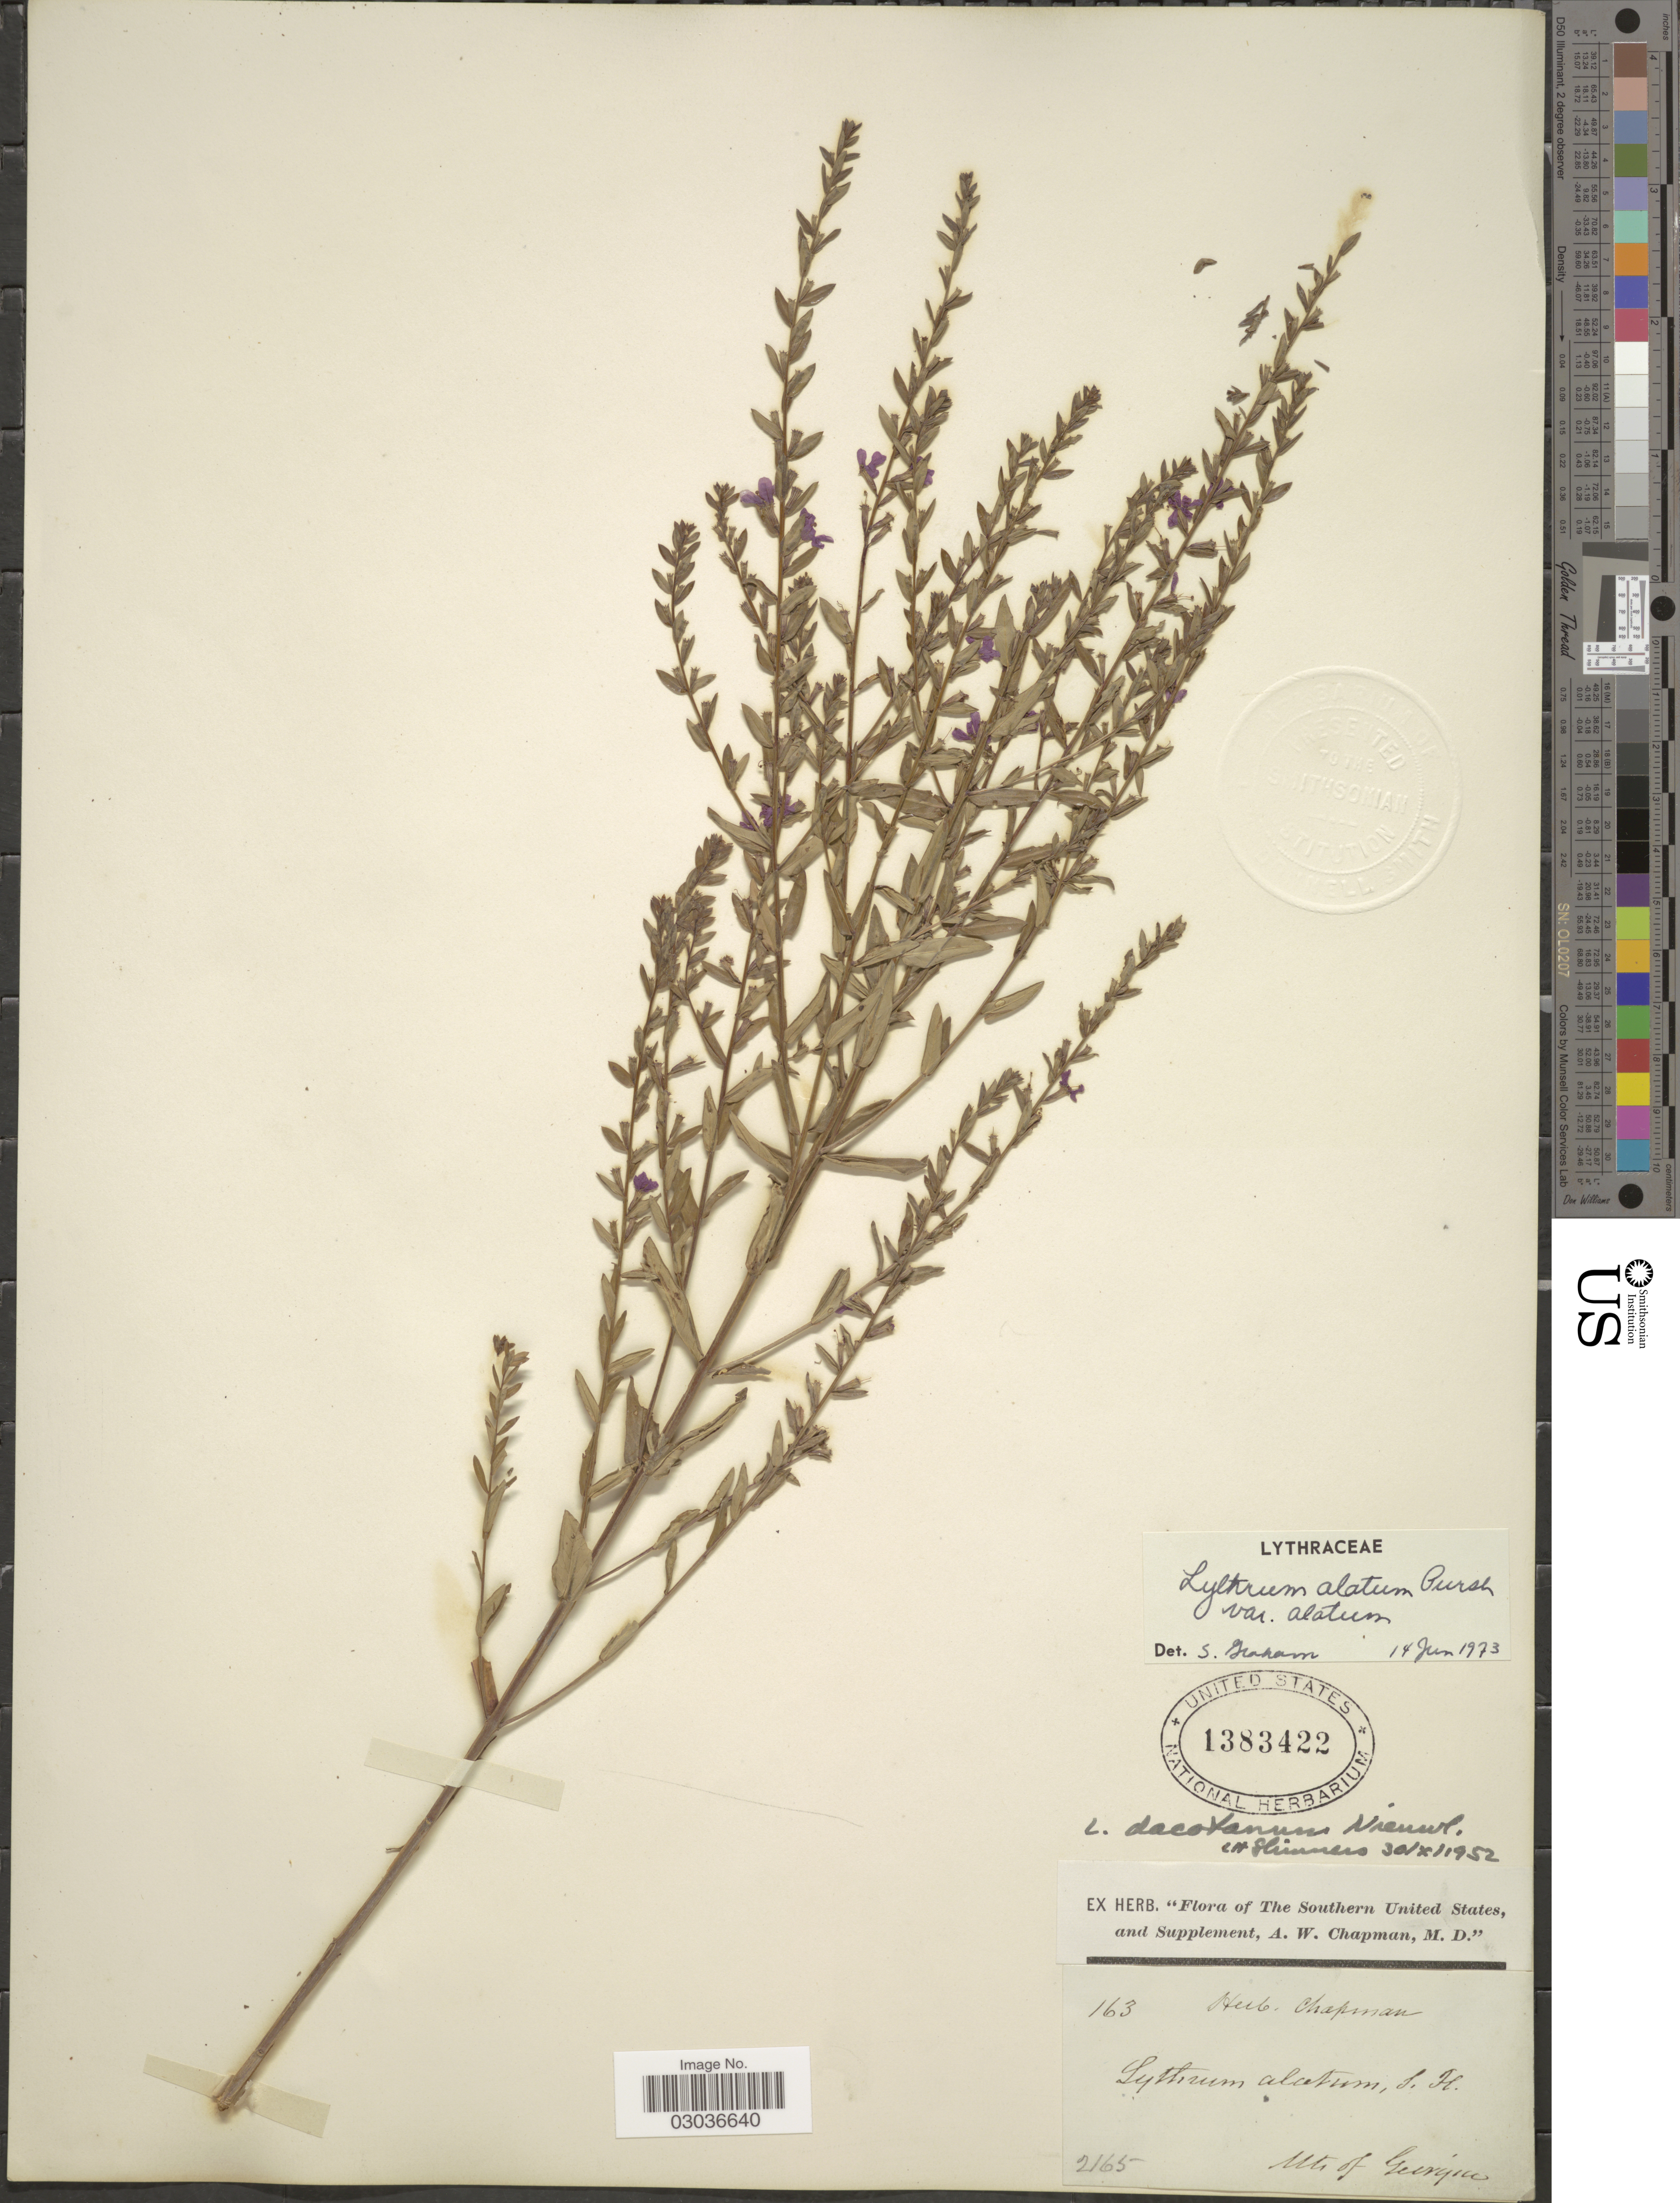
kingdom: Plantae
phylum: Tracheophyta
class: Magnoliopsida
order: Myrtales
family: Lythraceae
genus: Lythrum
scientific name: Lythrum alatum var. alatum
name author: Pursh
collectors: ex herb. A.W. Chapman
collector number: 163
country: United States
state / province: Georgia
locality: Southern United States, and Supplement. Mts of Georgia.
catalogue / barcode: US 1383422